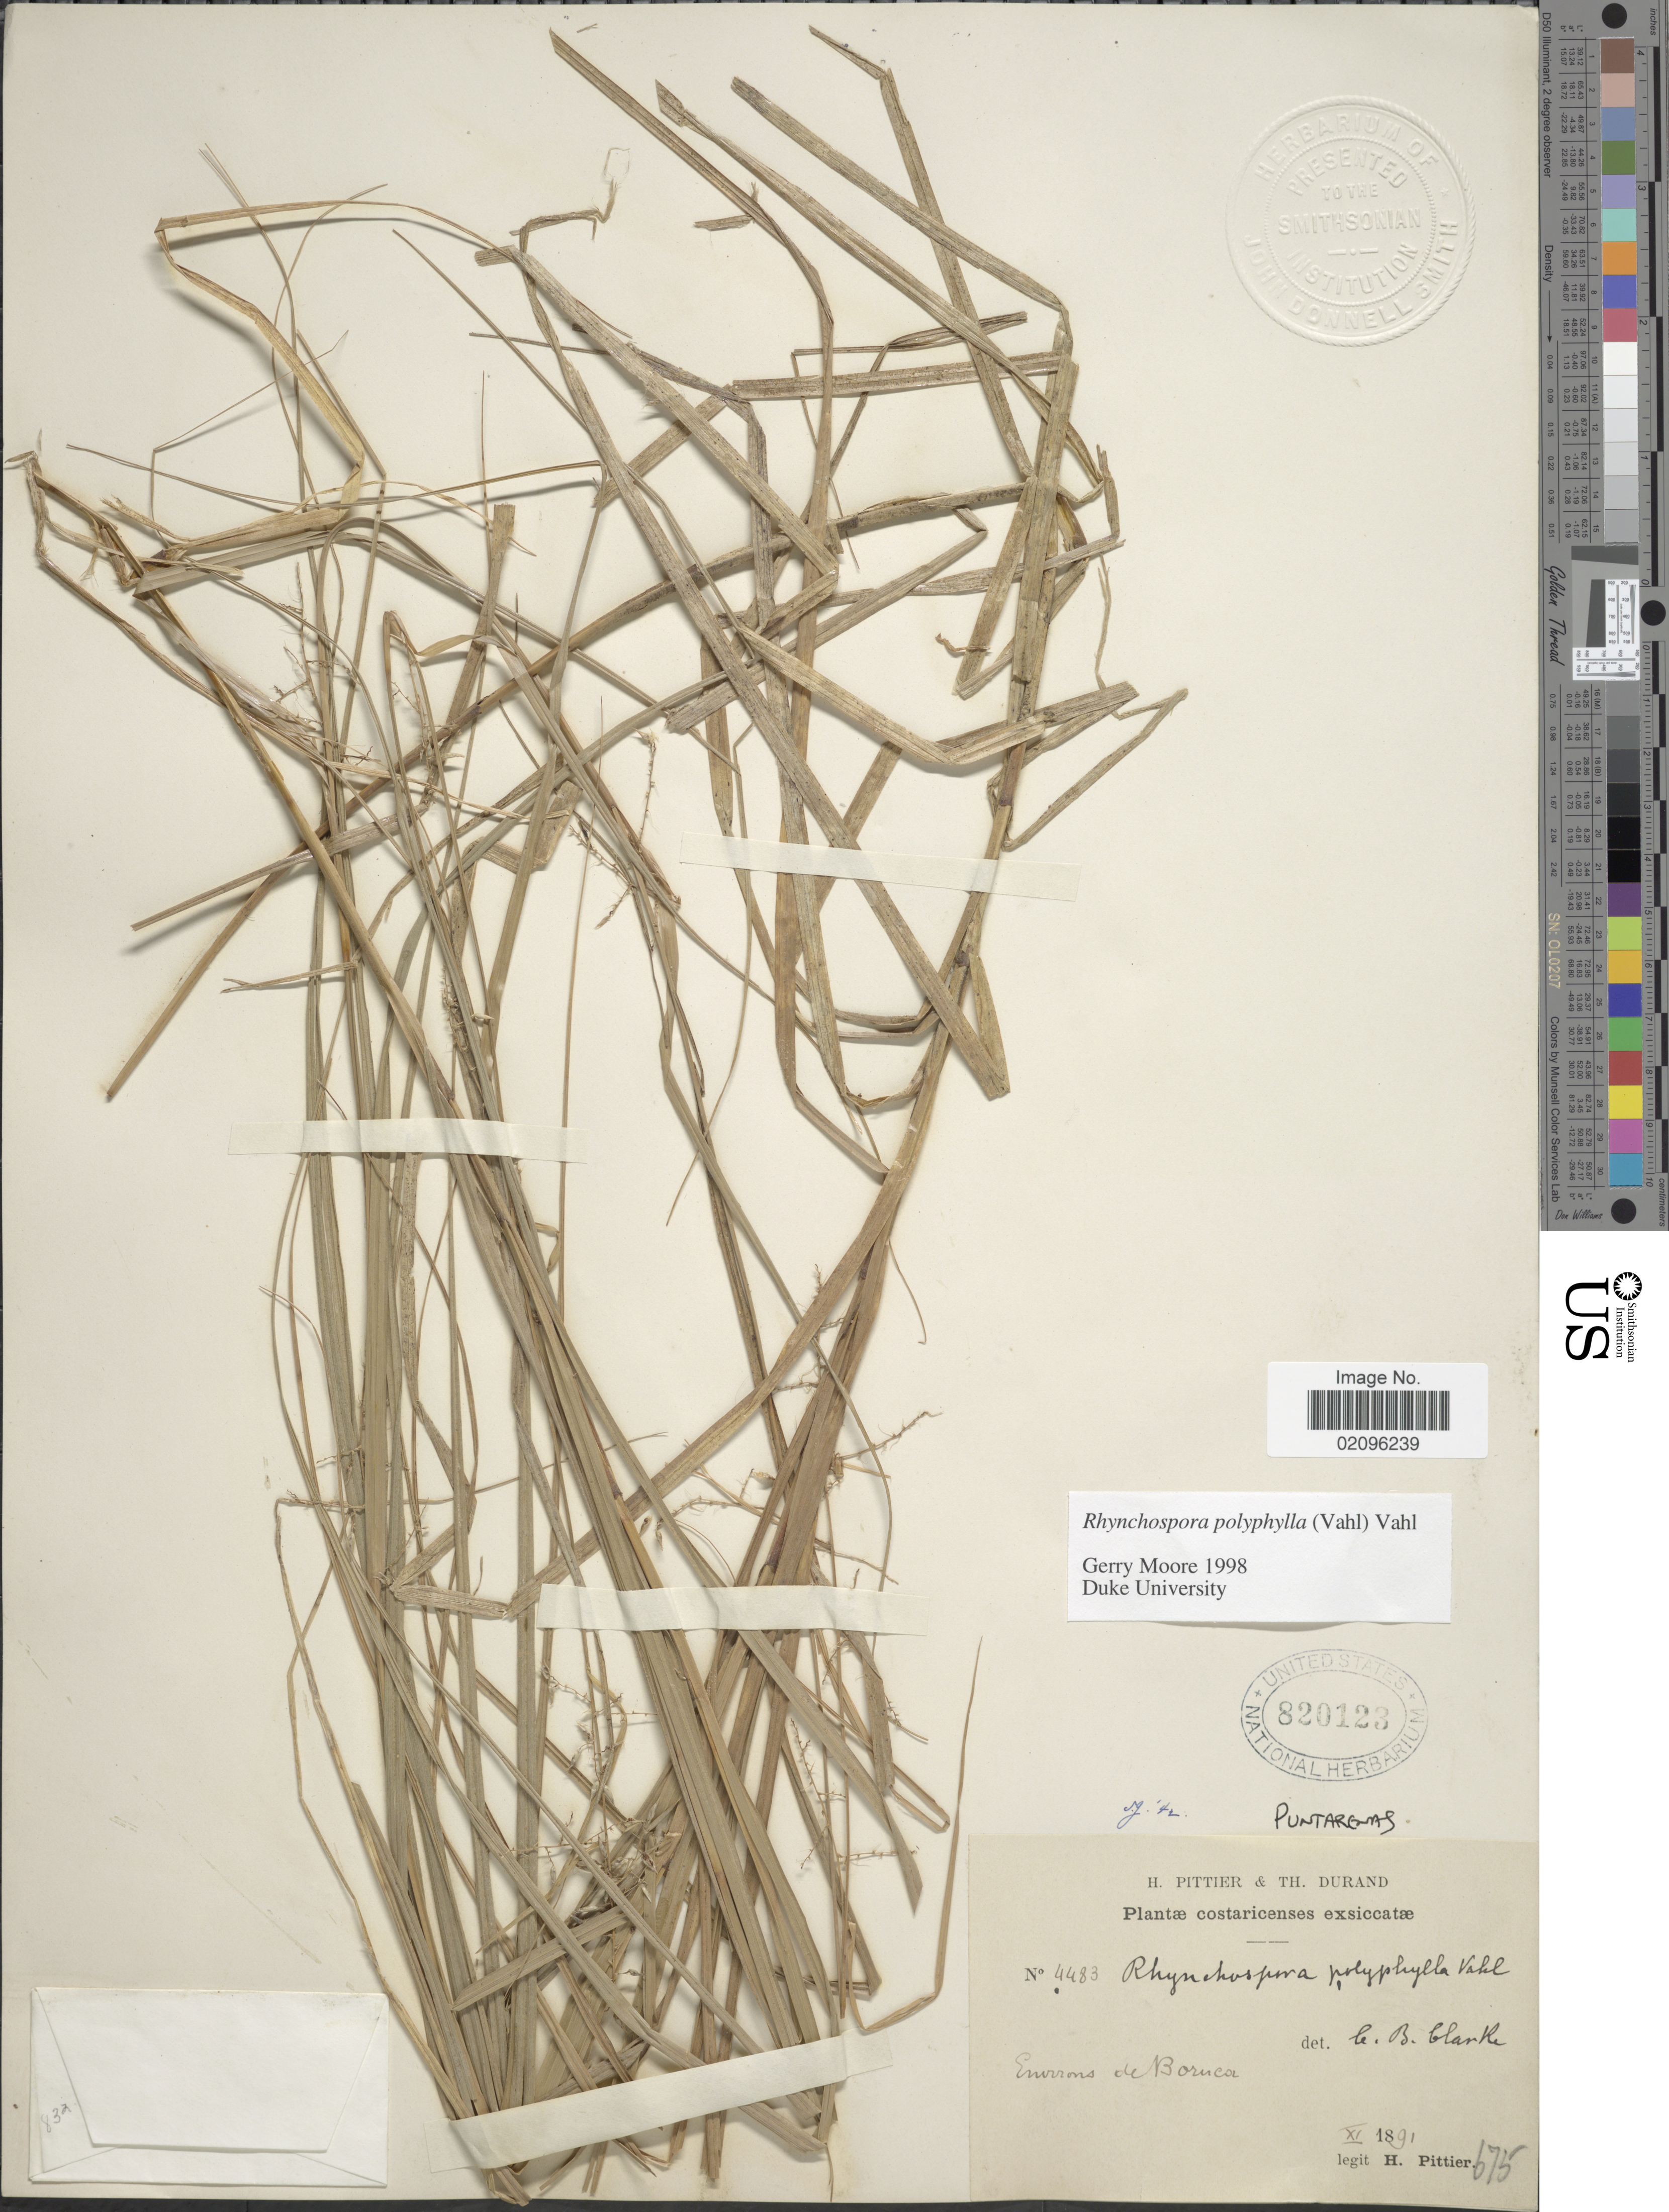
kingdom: Plantae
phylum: Tracheophyta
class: Liliopsida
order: Poales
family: Cyperaceae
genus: Rhynchospora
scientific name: Rhynchospora polyphylla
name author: (Vahl) Vahl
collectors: H. F. Pittier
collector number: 4483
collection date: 1891-11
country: Costa Rica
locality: Environs de Boruca.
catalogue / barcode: US 820123